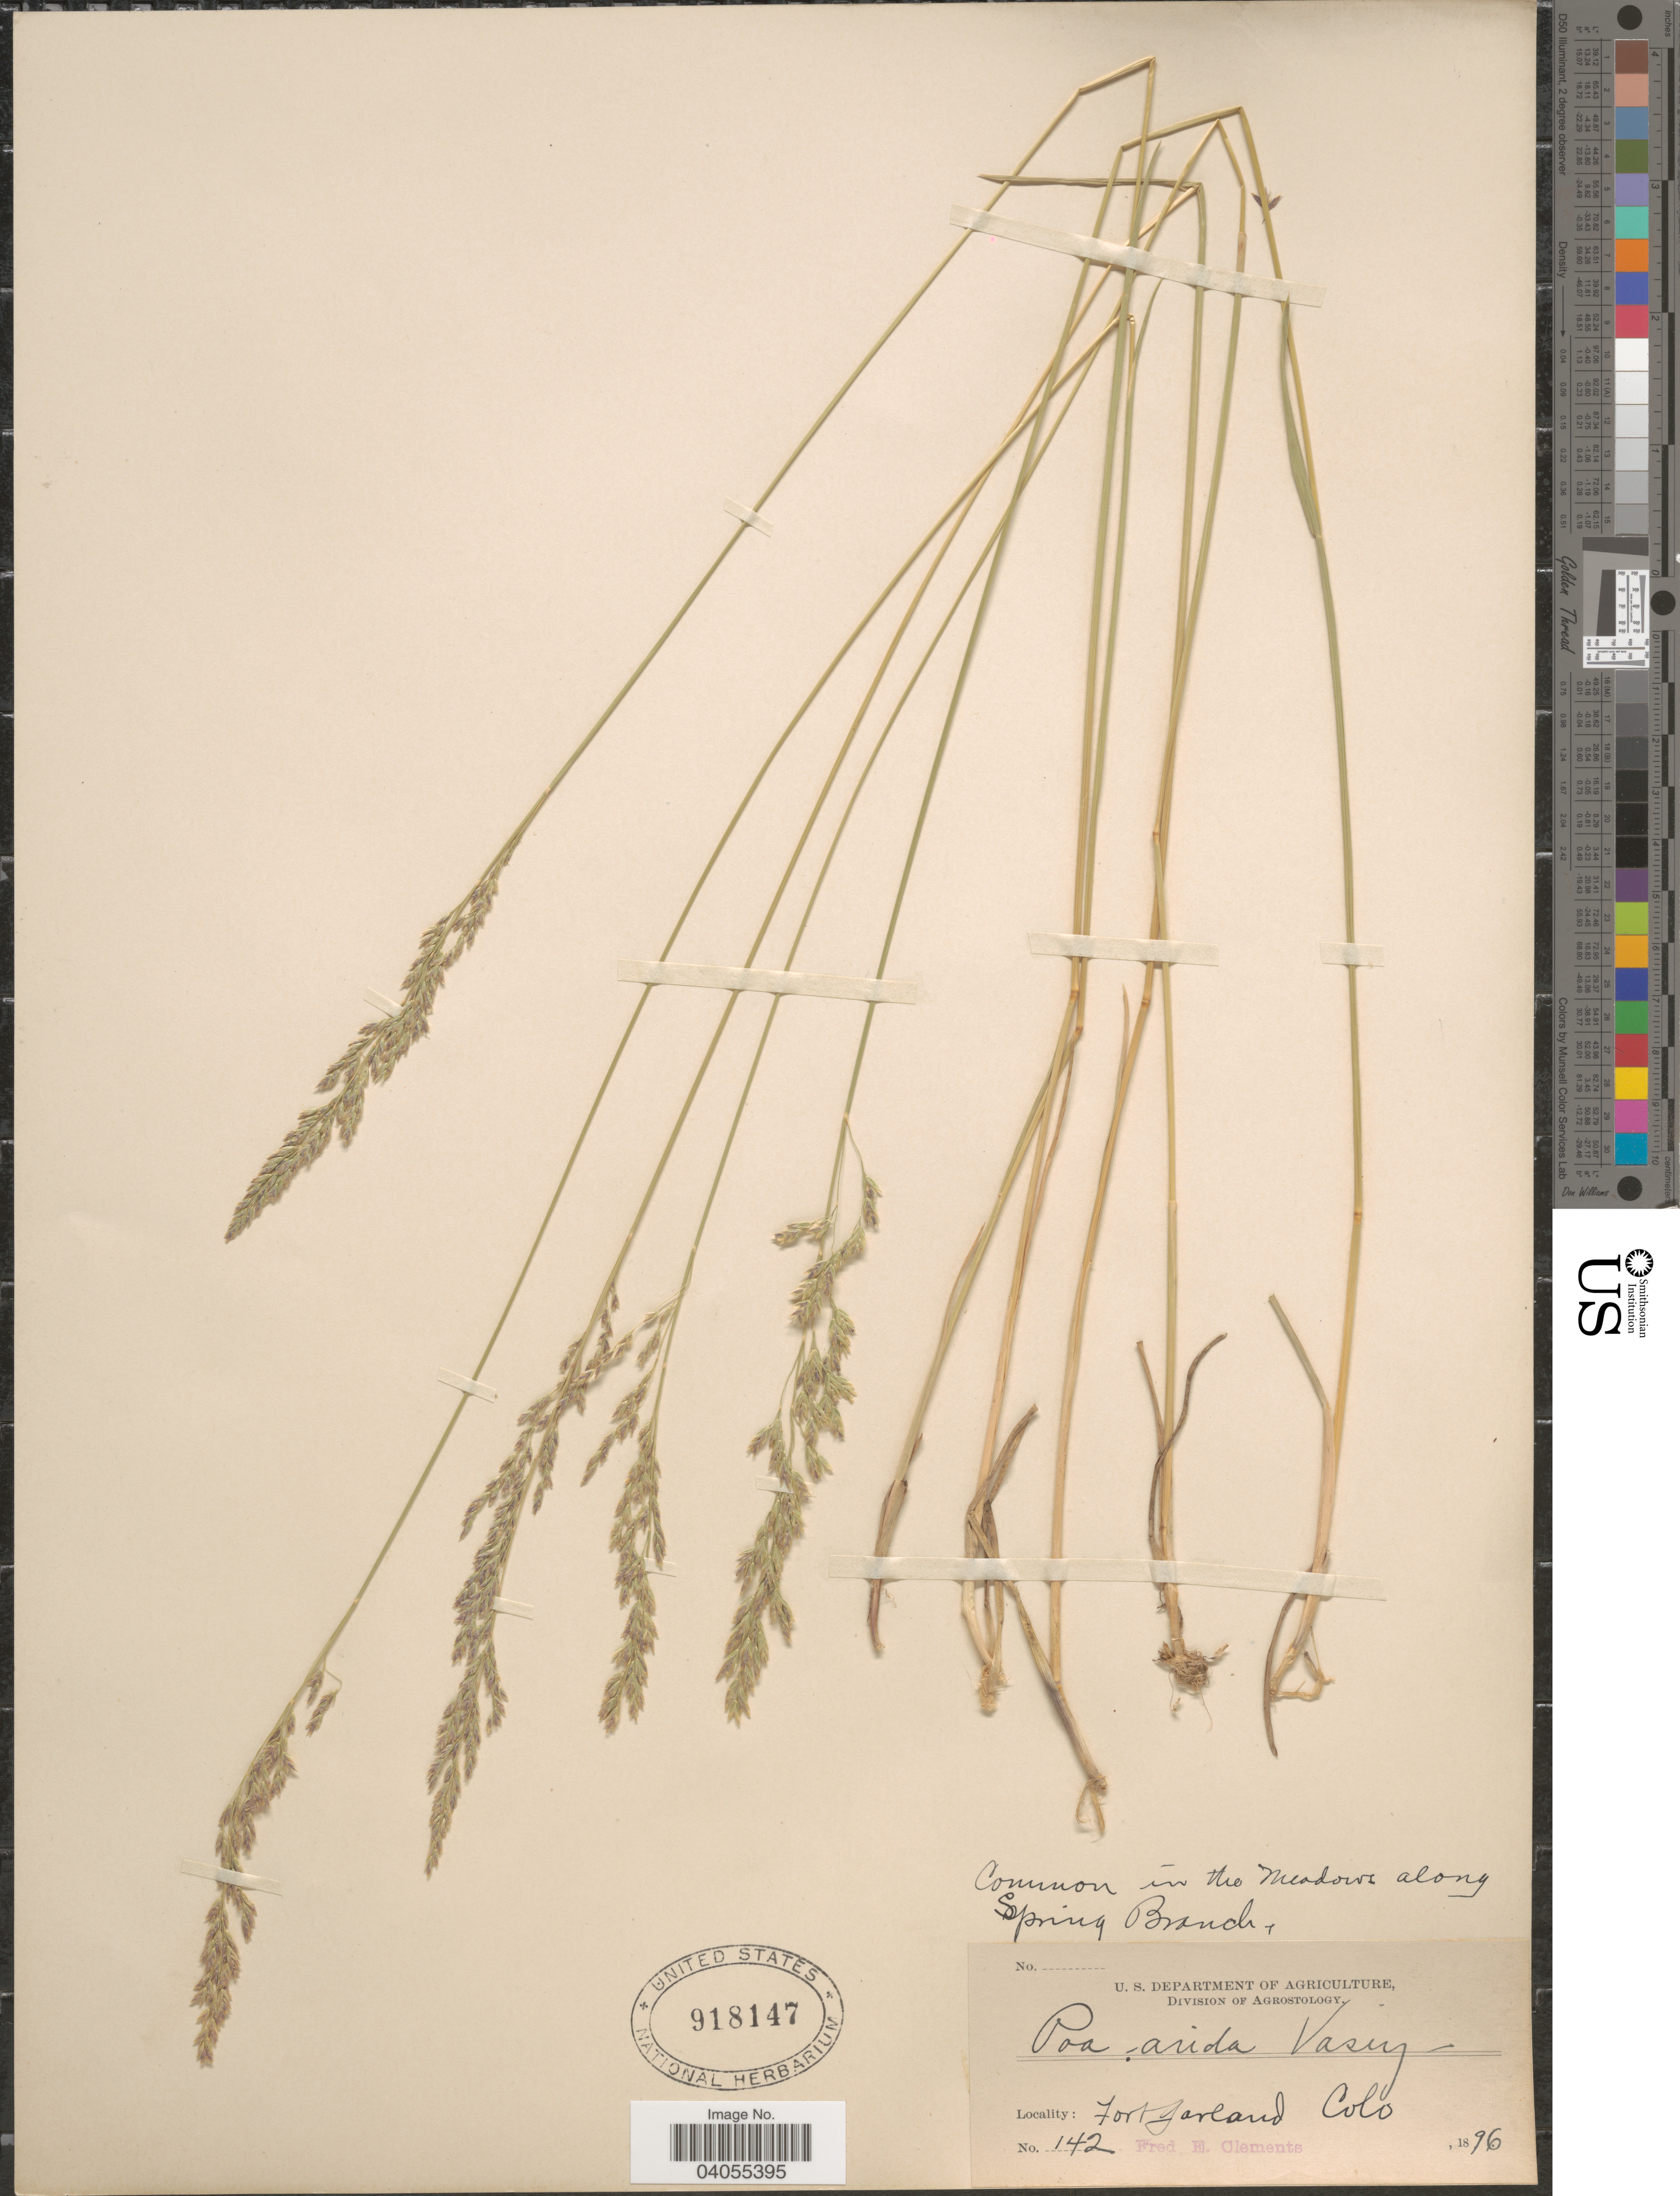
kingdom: Plantae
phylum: Tracheophyta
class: Liliopsida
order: Poales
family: Poaceae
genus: Poa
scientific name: Poa arida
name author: Vasey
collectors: F. E. Clements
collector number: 142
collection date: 1896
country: United States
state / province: Colorado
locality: Fort Garland. In the Meadows along Spring Branch.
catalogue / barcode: US 918147